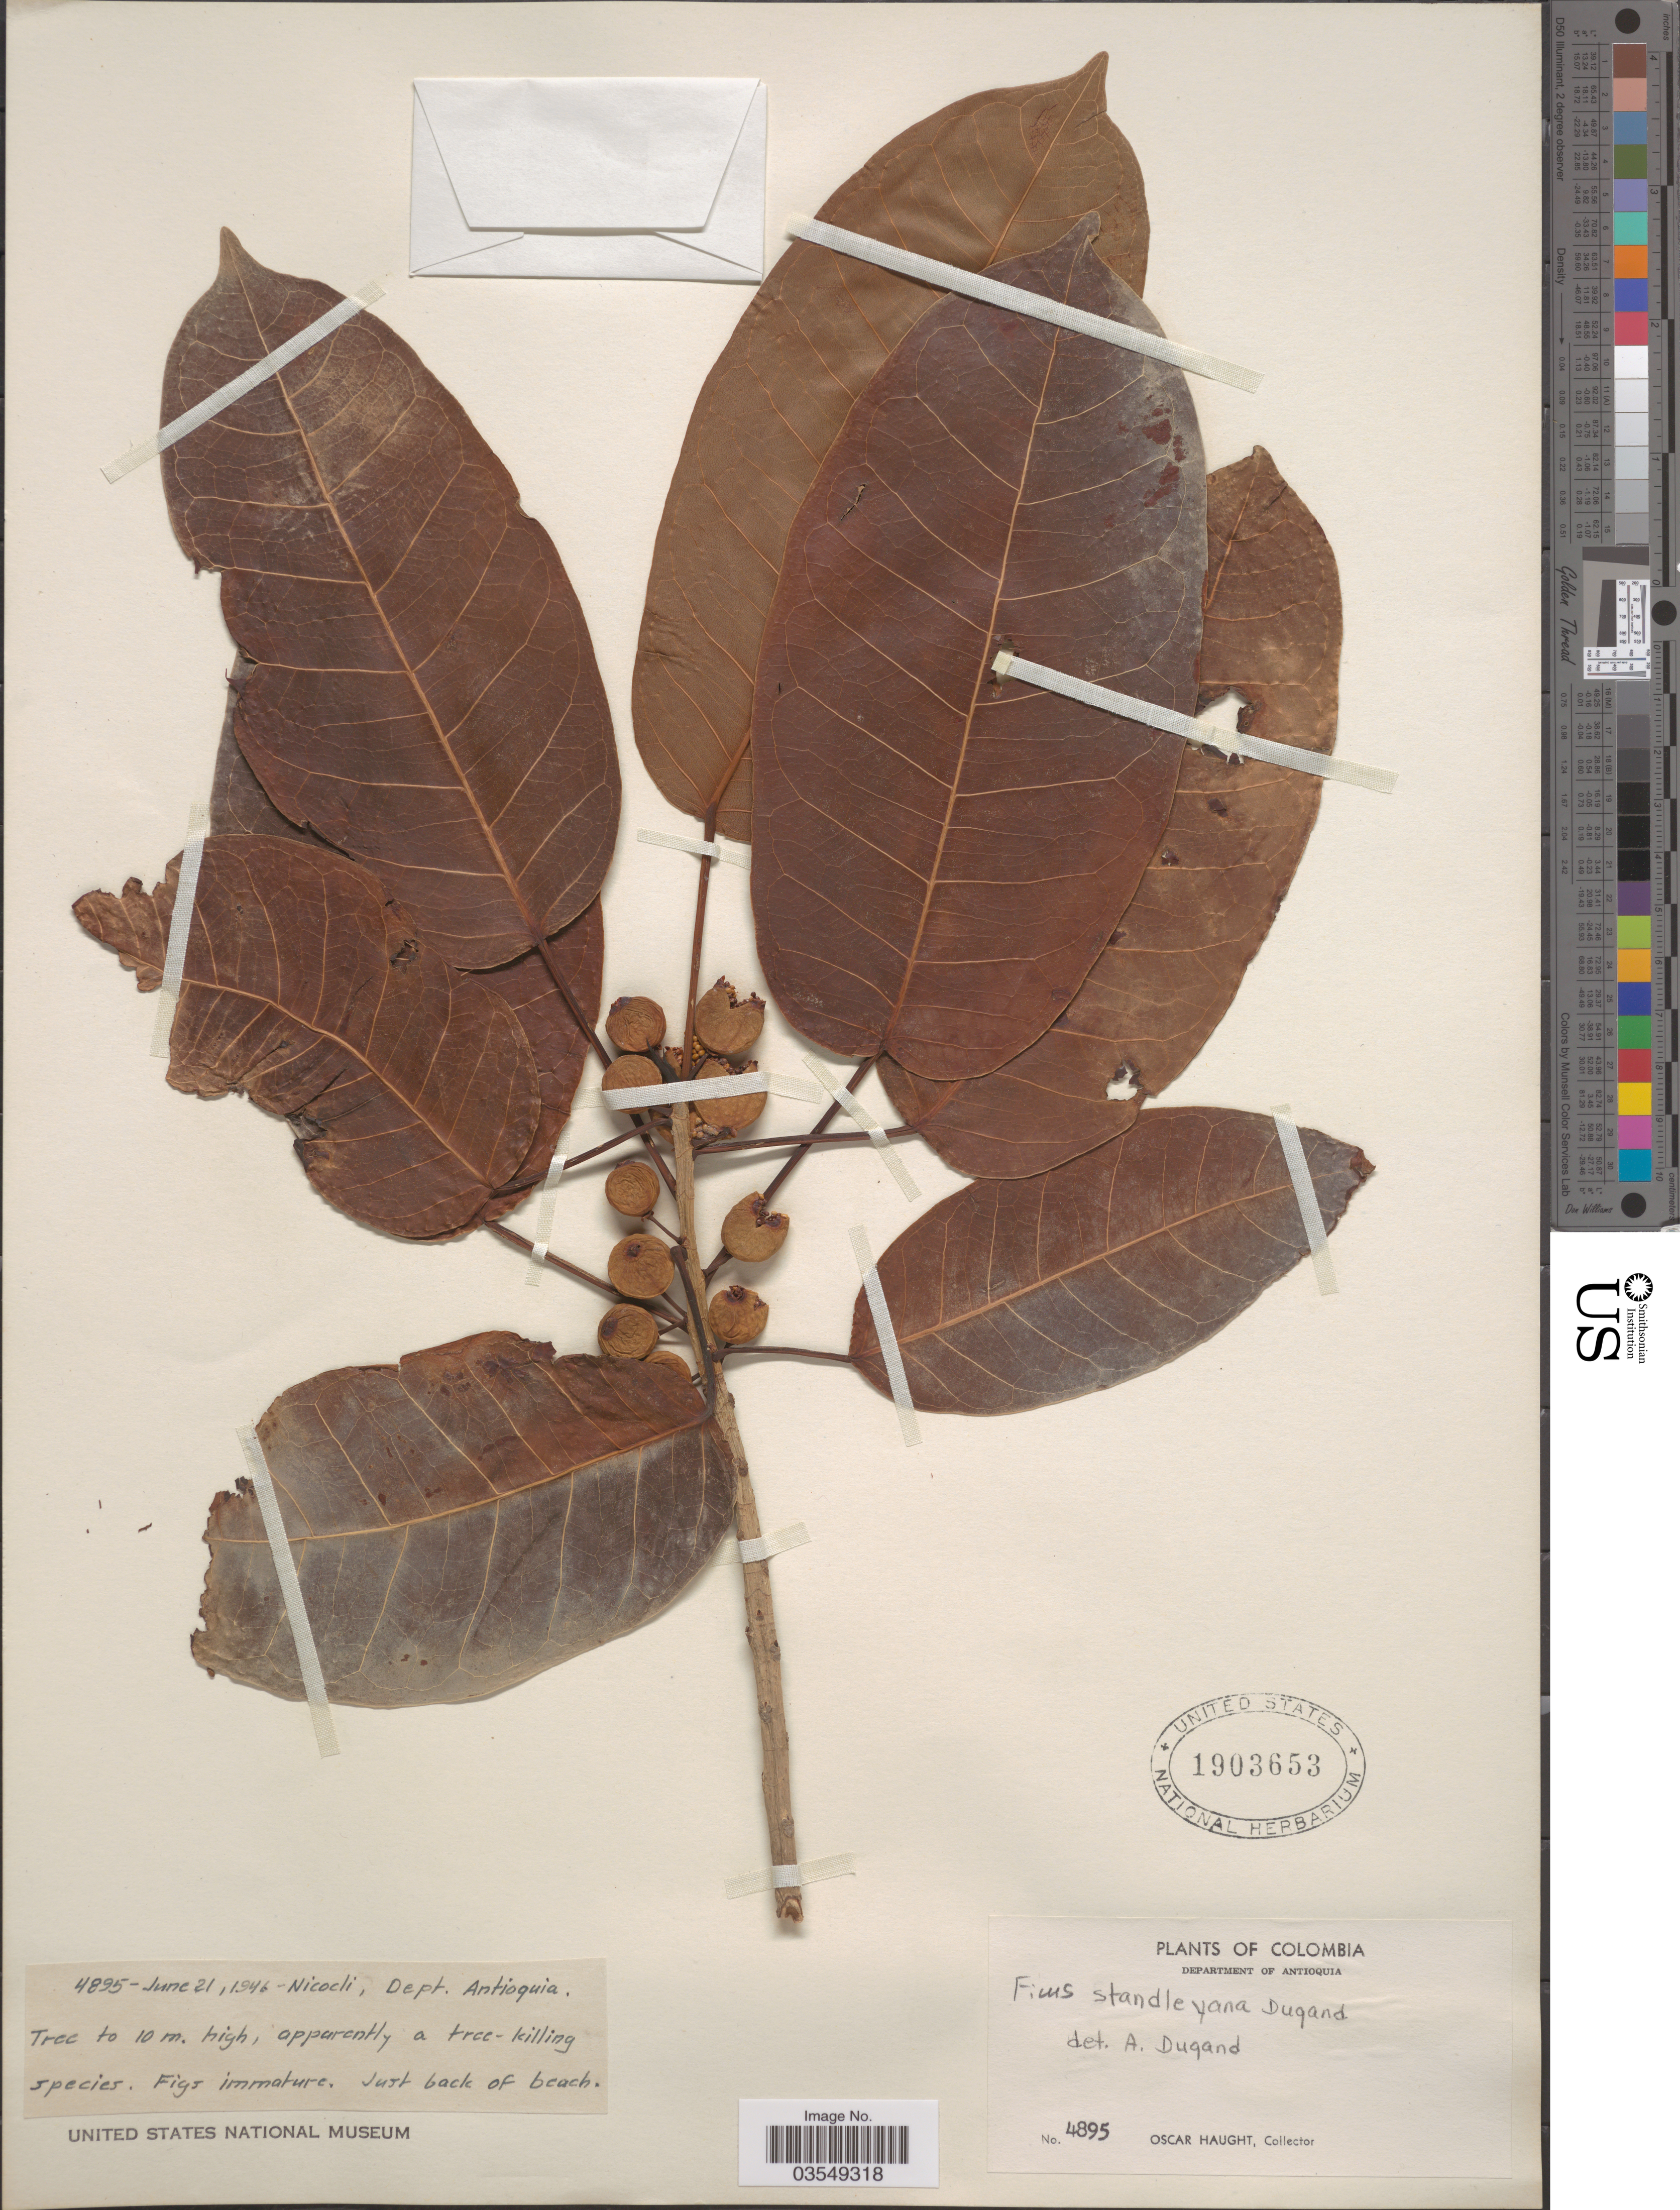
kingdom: Plantae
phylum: Tracheophyta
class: Magnoliopsida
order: Rosales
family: Moraceae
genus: Ficus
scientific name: Ficus standleyana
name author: Dugand G.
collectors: O. L. Haught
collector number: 4895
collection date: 1946-06-21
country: Colombia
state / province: Antioquia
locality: Nicocli, Department of Antioquia.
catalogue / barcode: US 1903653